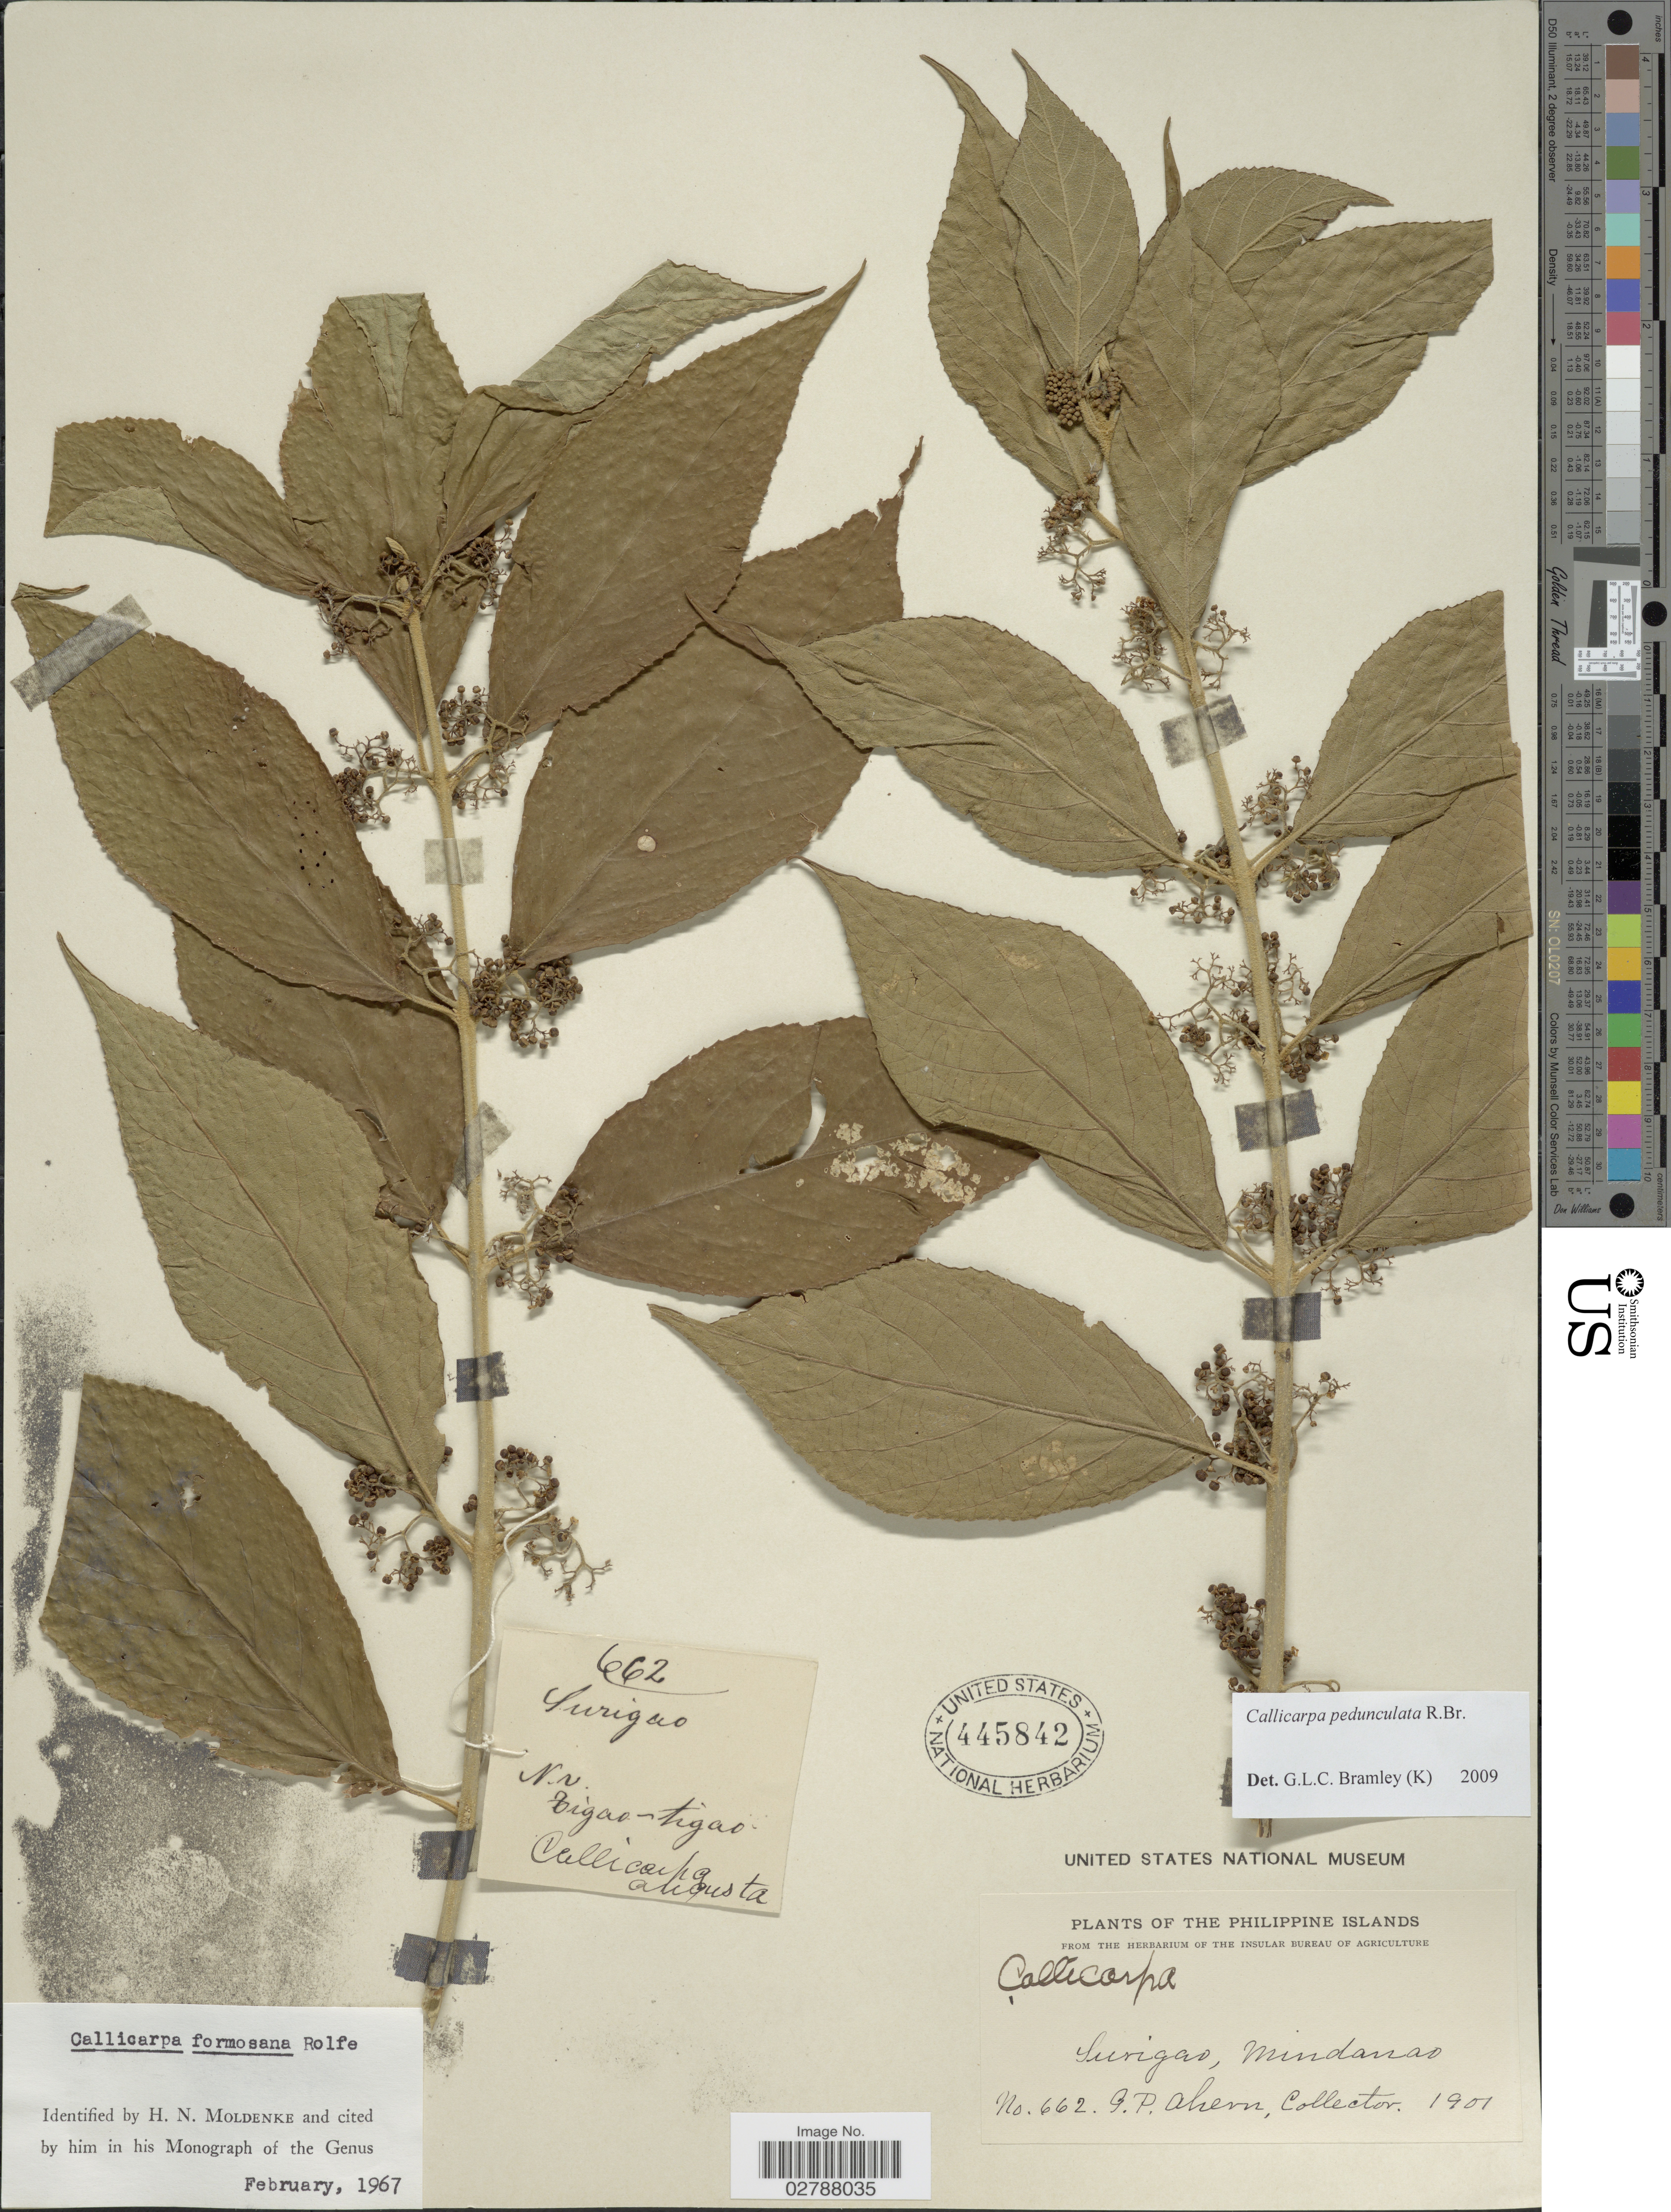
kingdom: Plantae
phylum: Tracheophyta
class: Magnoliopsida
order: Lamiales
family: Lamiaceae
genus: Callicarpa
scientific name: Callicarpa pedunculata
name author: R. Br.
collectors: G. Ahern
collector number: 662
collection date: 1901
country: Philippines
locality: Philippine Islands. Surigao, Mindanao.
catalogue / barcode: US 445842